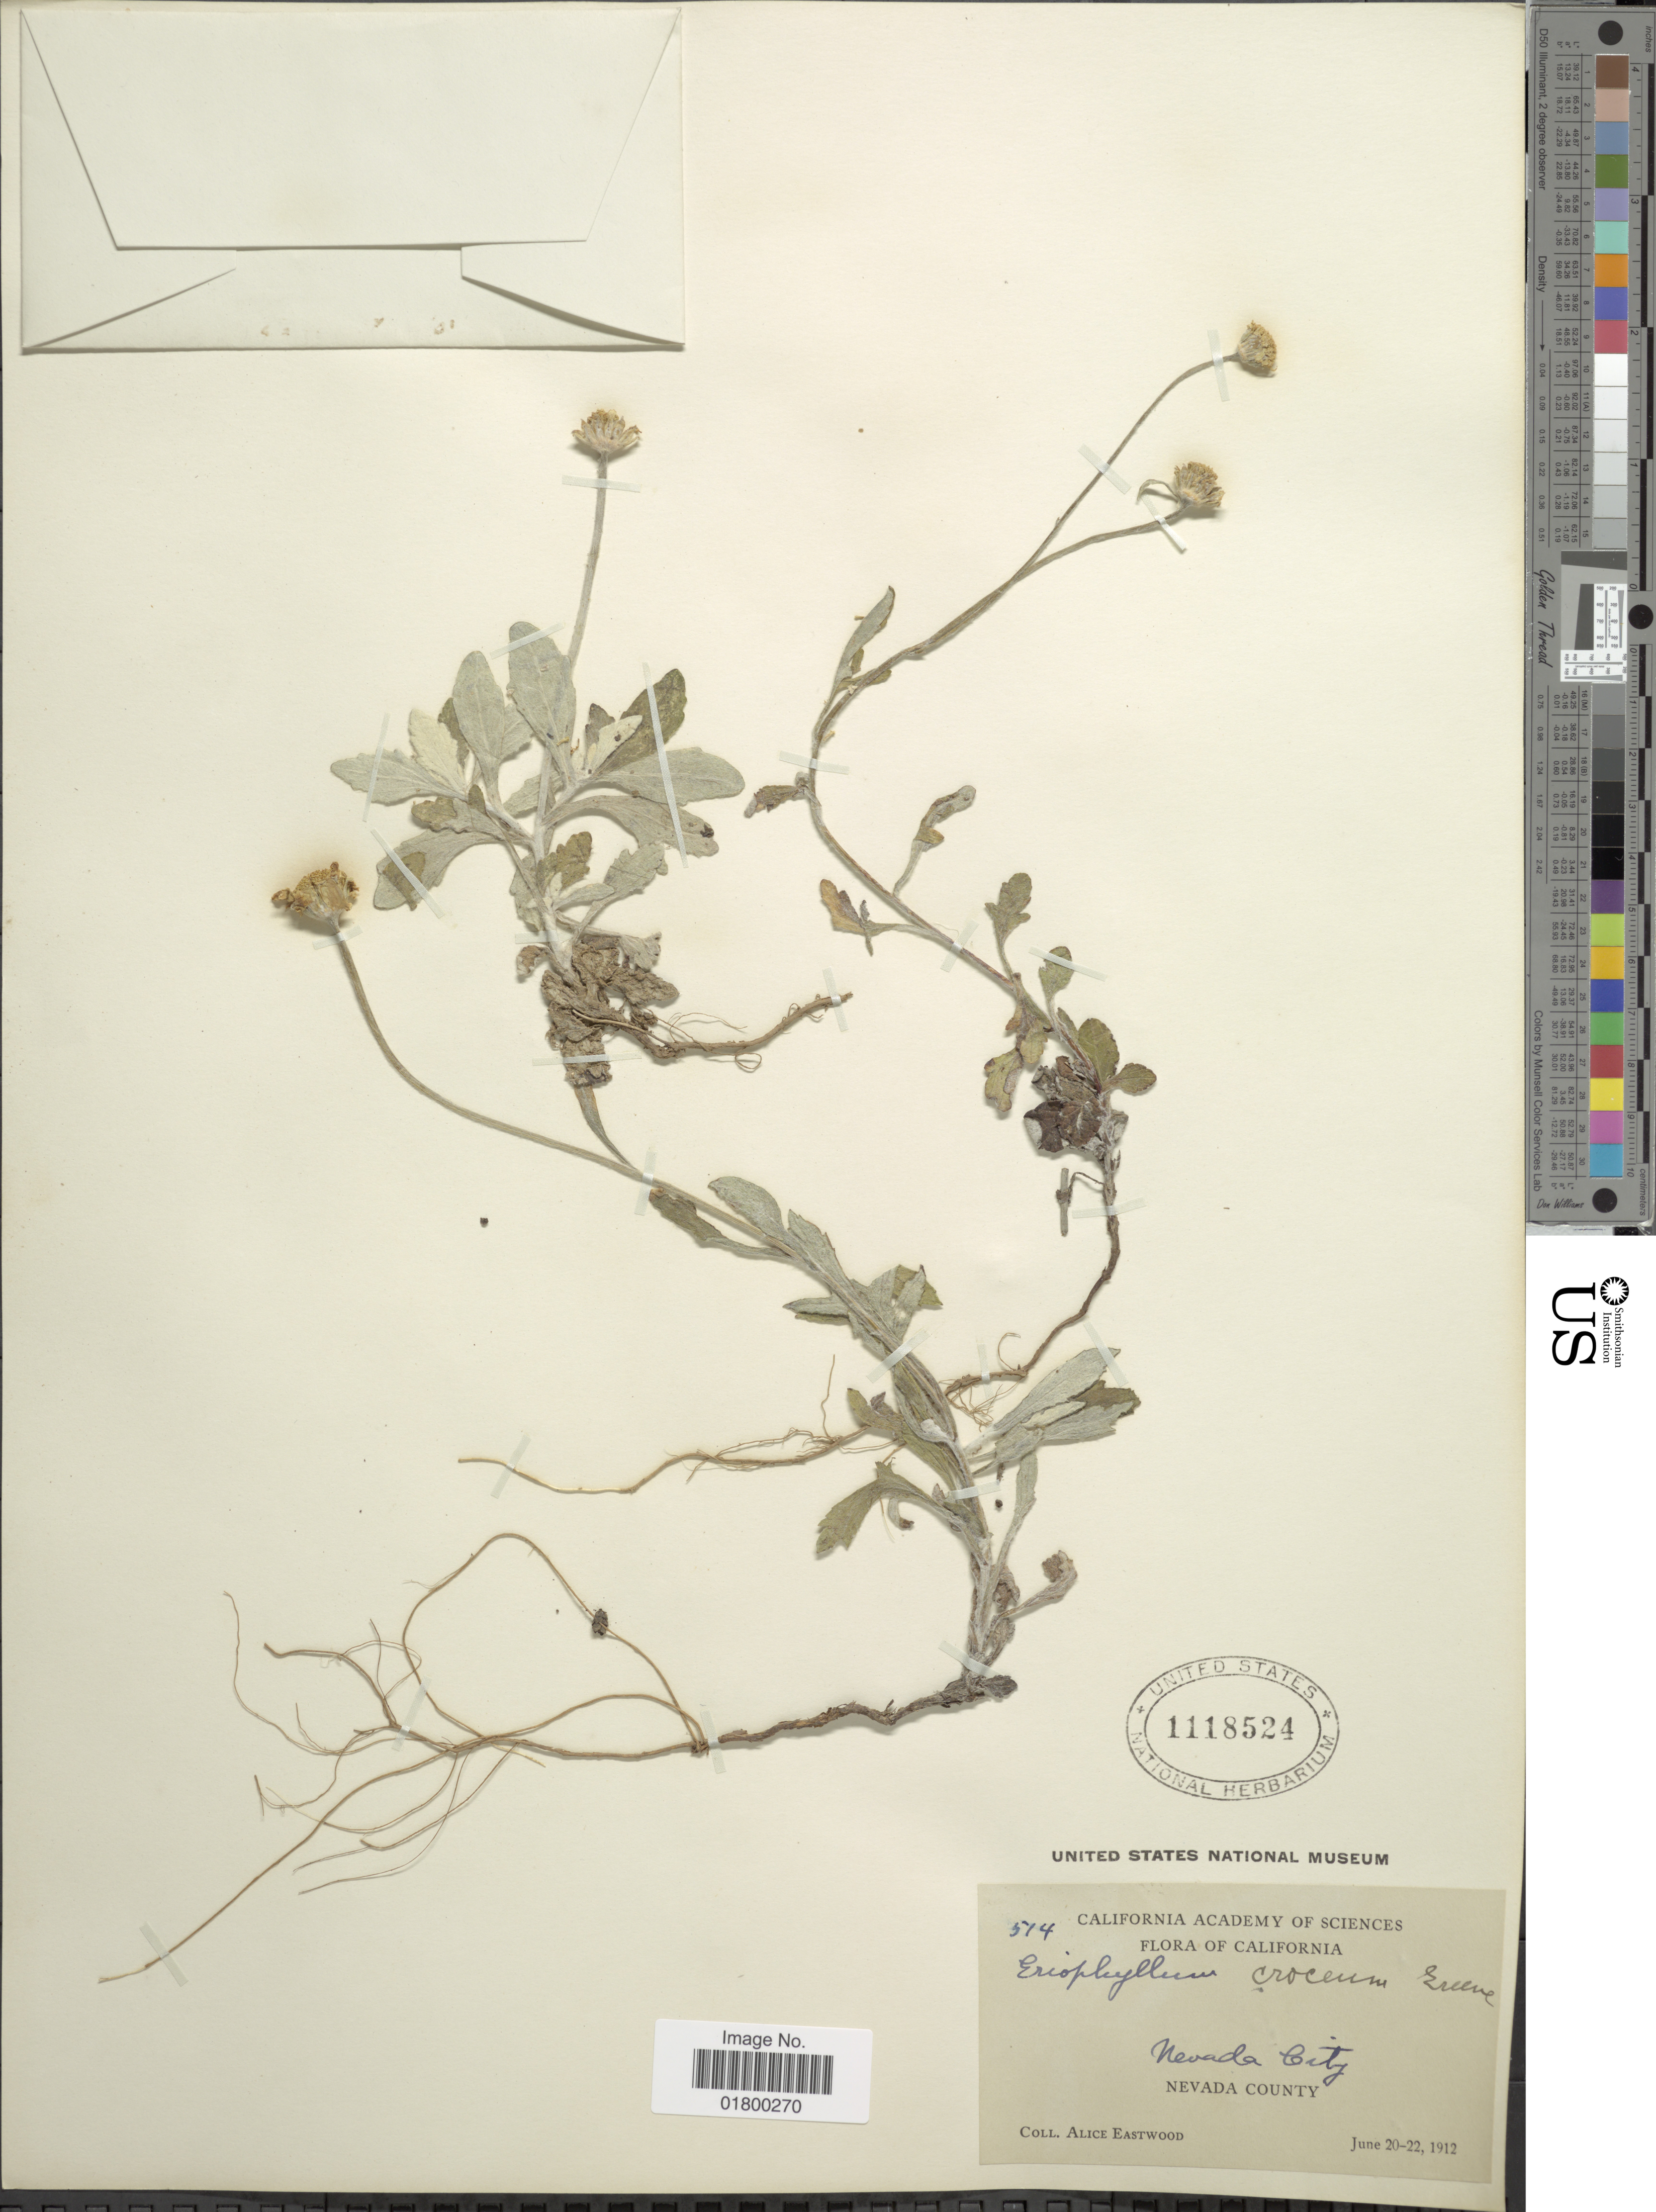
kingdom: Plantae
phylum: Tracheophyta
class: Magnoliopsida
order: Asterales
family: Asteraceae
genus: Eriophyllum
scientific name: Eriophyllum lanatum var. croceum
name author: (Greene) Jeps.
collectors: A. Eastwood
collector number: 514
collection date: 1912-06-20/1912-06-22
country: United States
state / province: California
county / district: Nevada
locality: Nevada City, Nevada County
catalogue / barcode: US 1118524